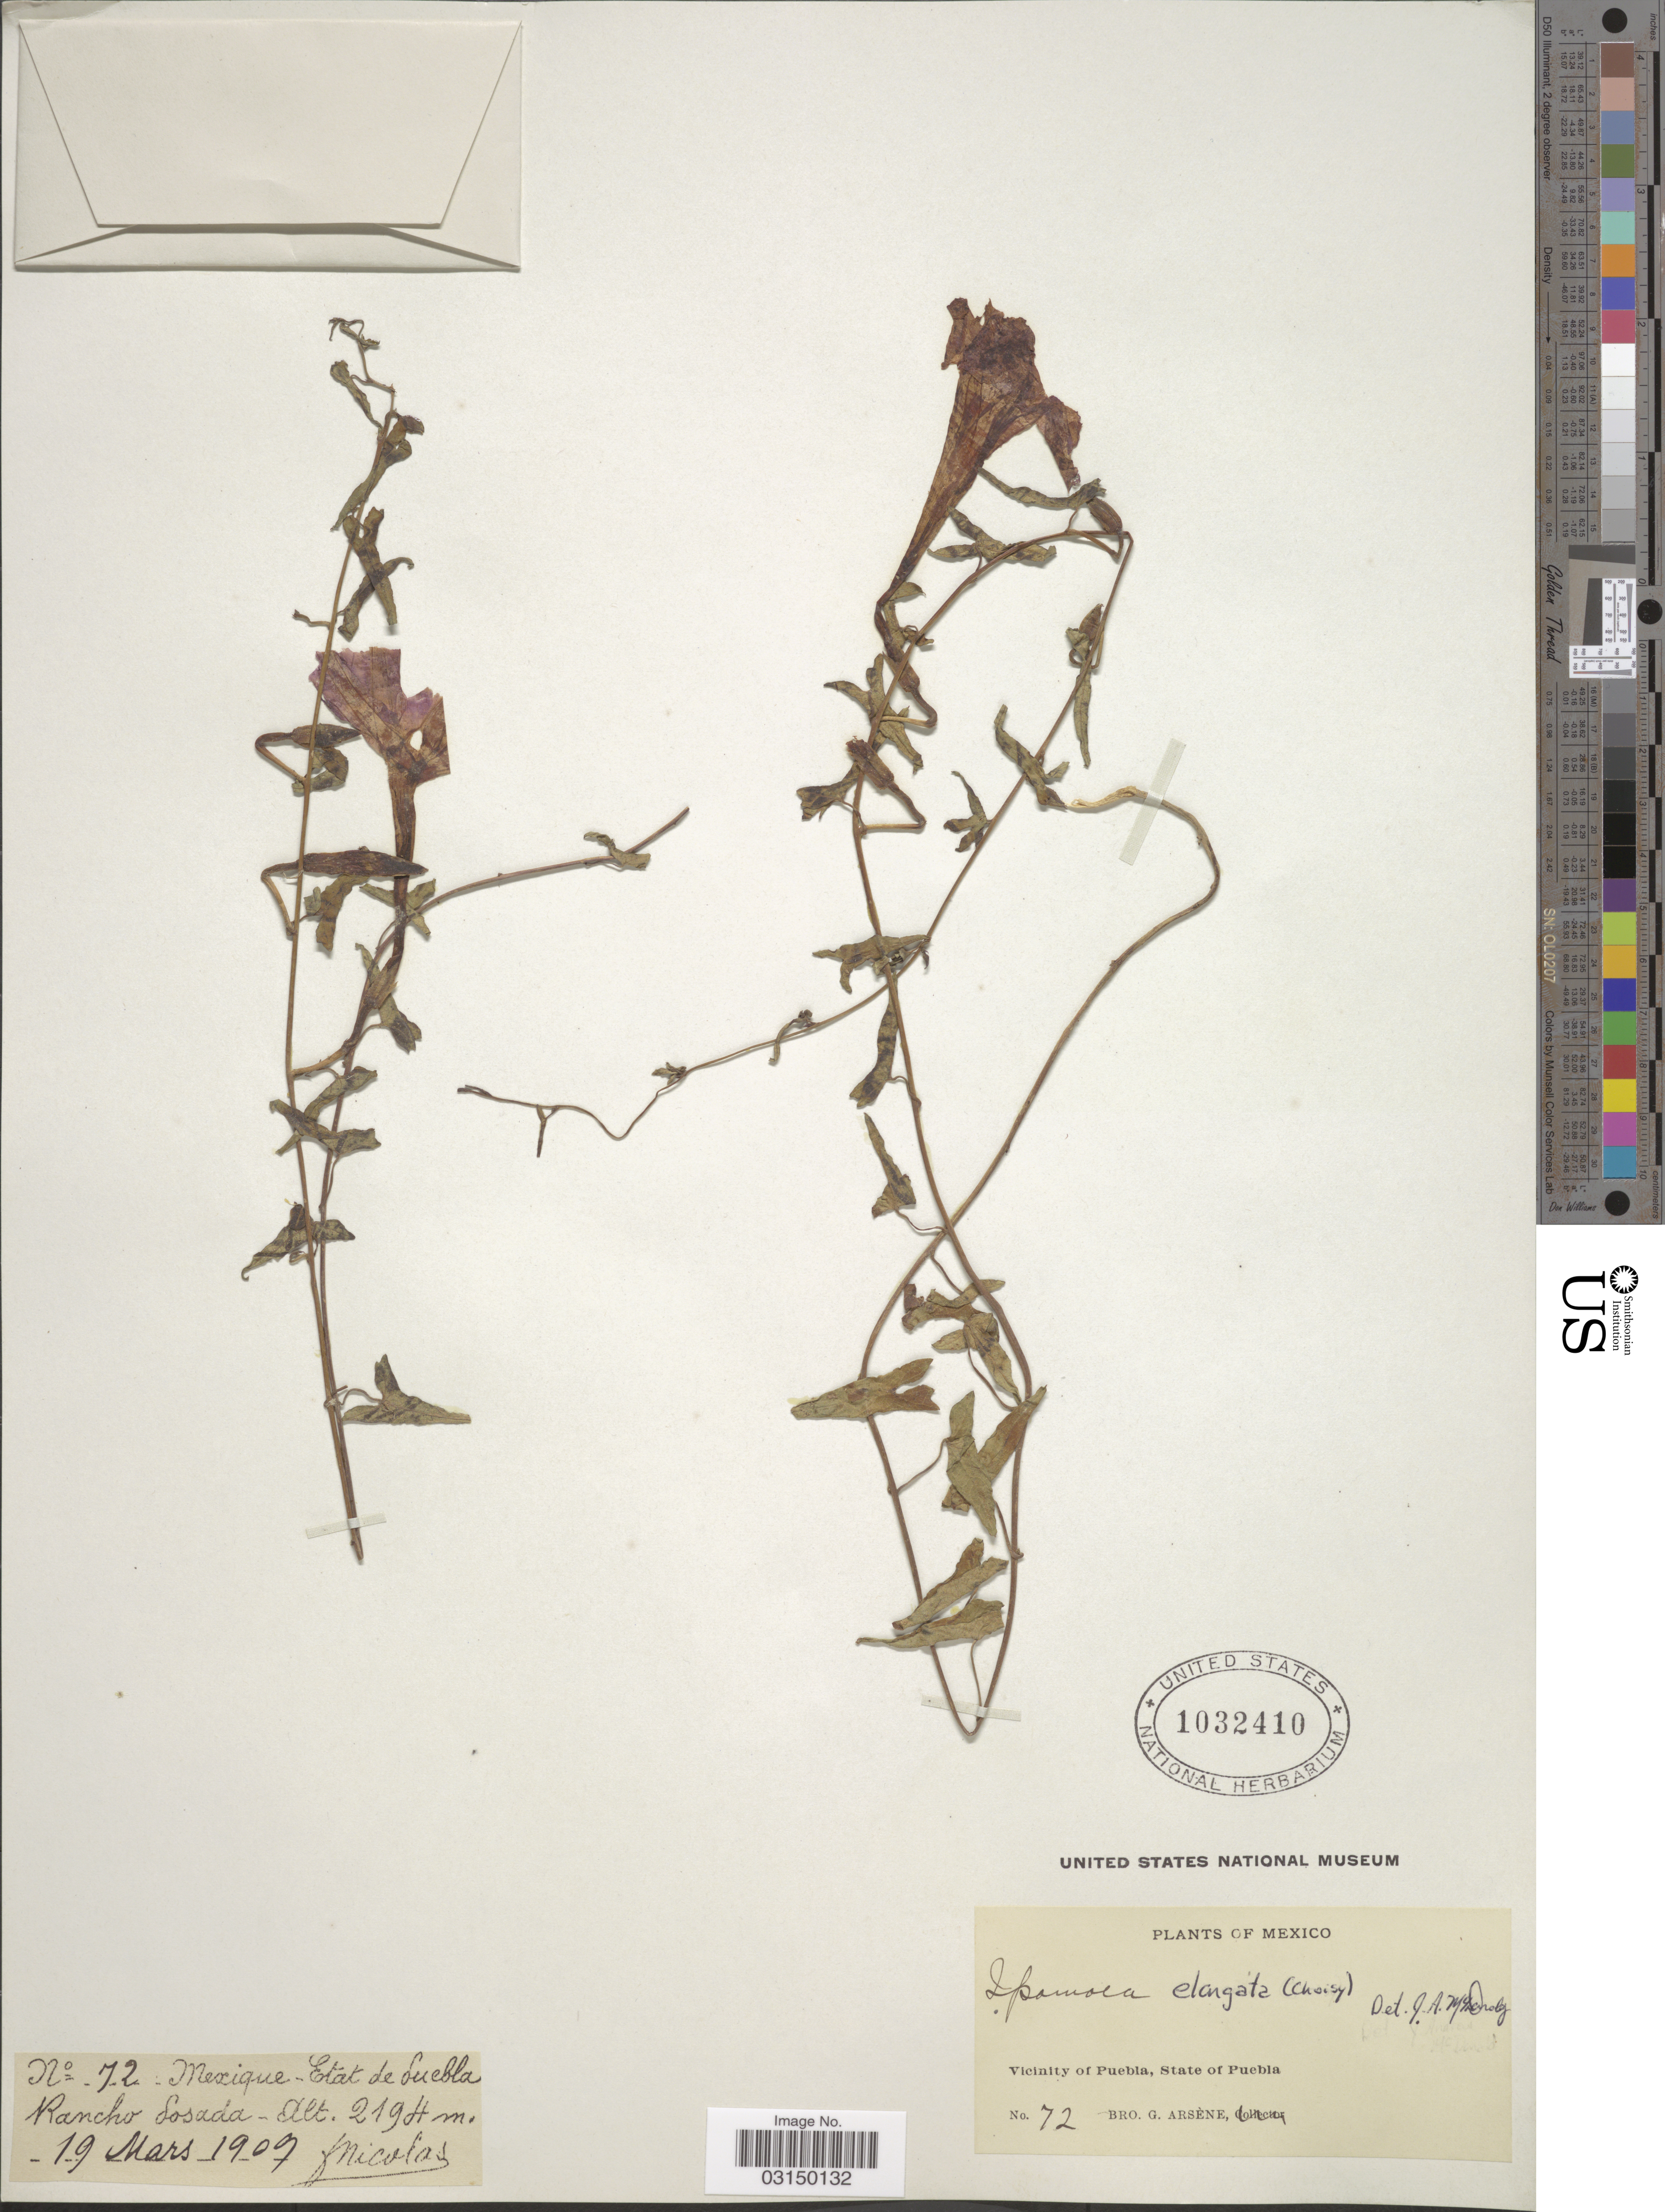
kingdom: Plantae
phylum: Tracheophyta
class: Magnoliopsida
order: Solanales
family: Convolvulaceae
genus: Ipomoea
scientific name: Ipomoea elongata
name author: Choisy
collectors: Bro. G. Arsène & F. Nicolas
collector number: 72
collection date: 1908-03-19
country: Mexico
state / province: Puebla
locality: Vicinity of Puebla. Rancho Posada.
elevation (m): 2194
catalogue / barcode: US 1032410